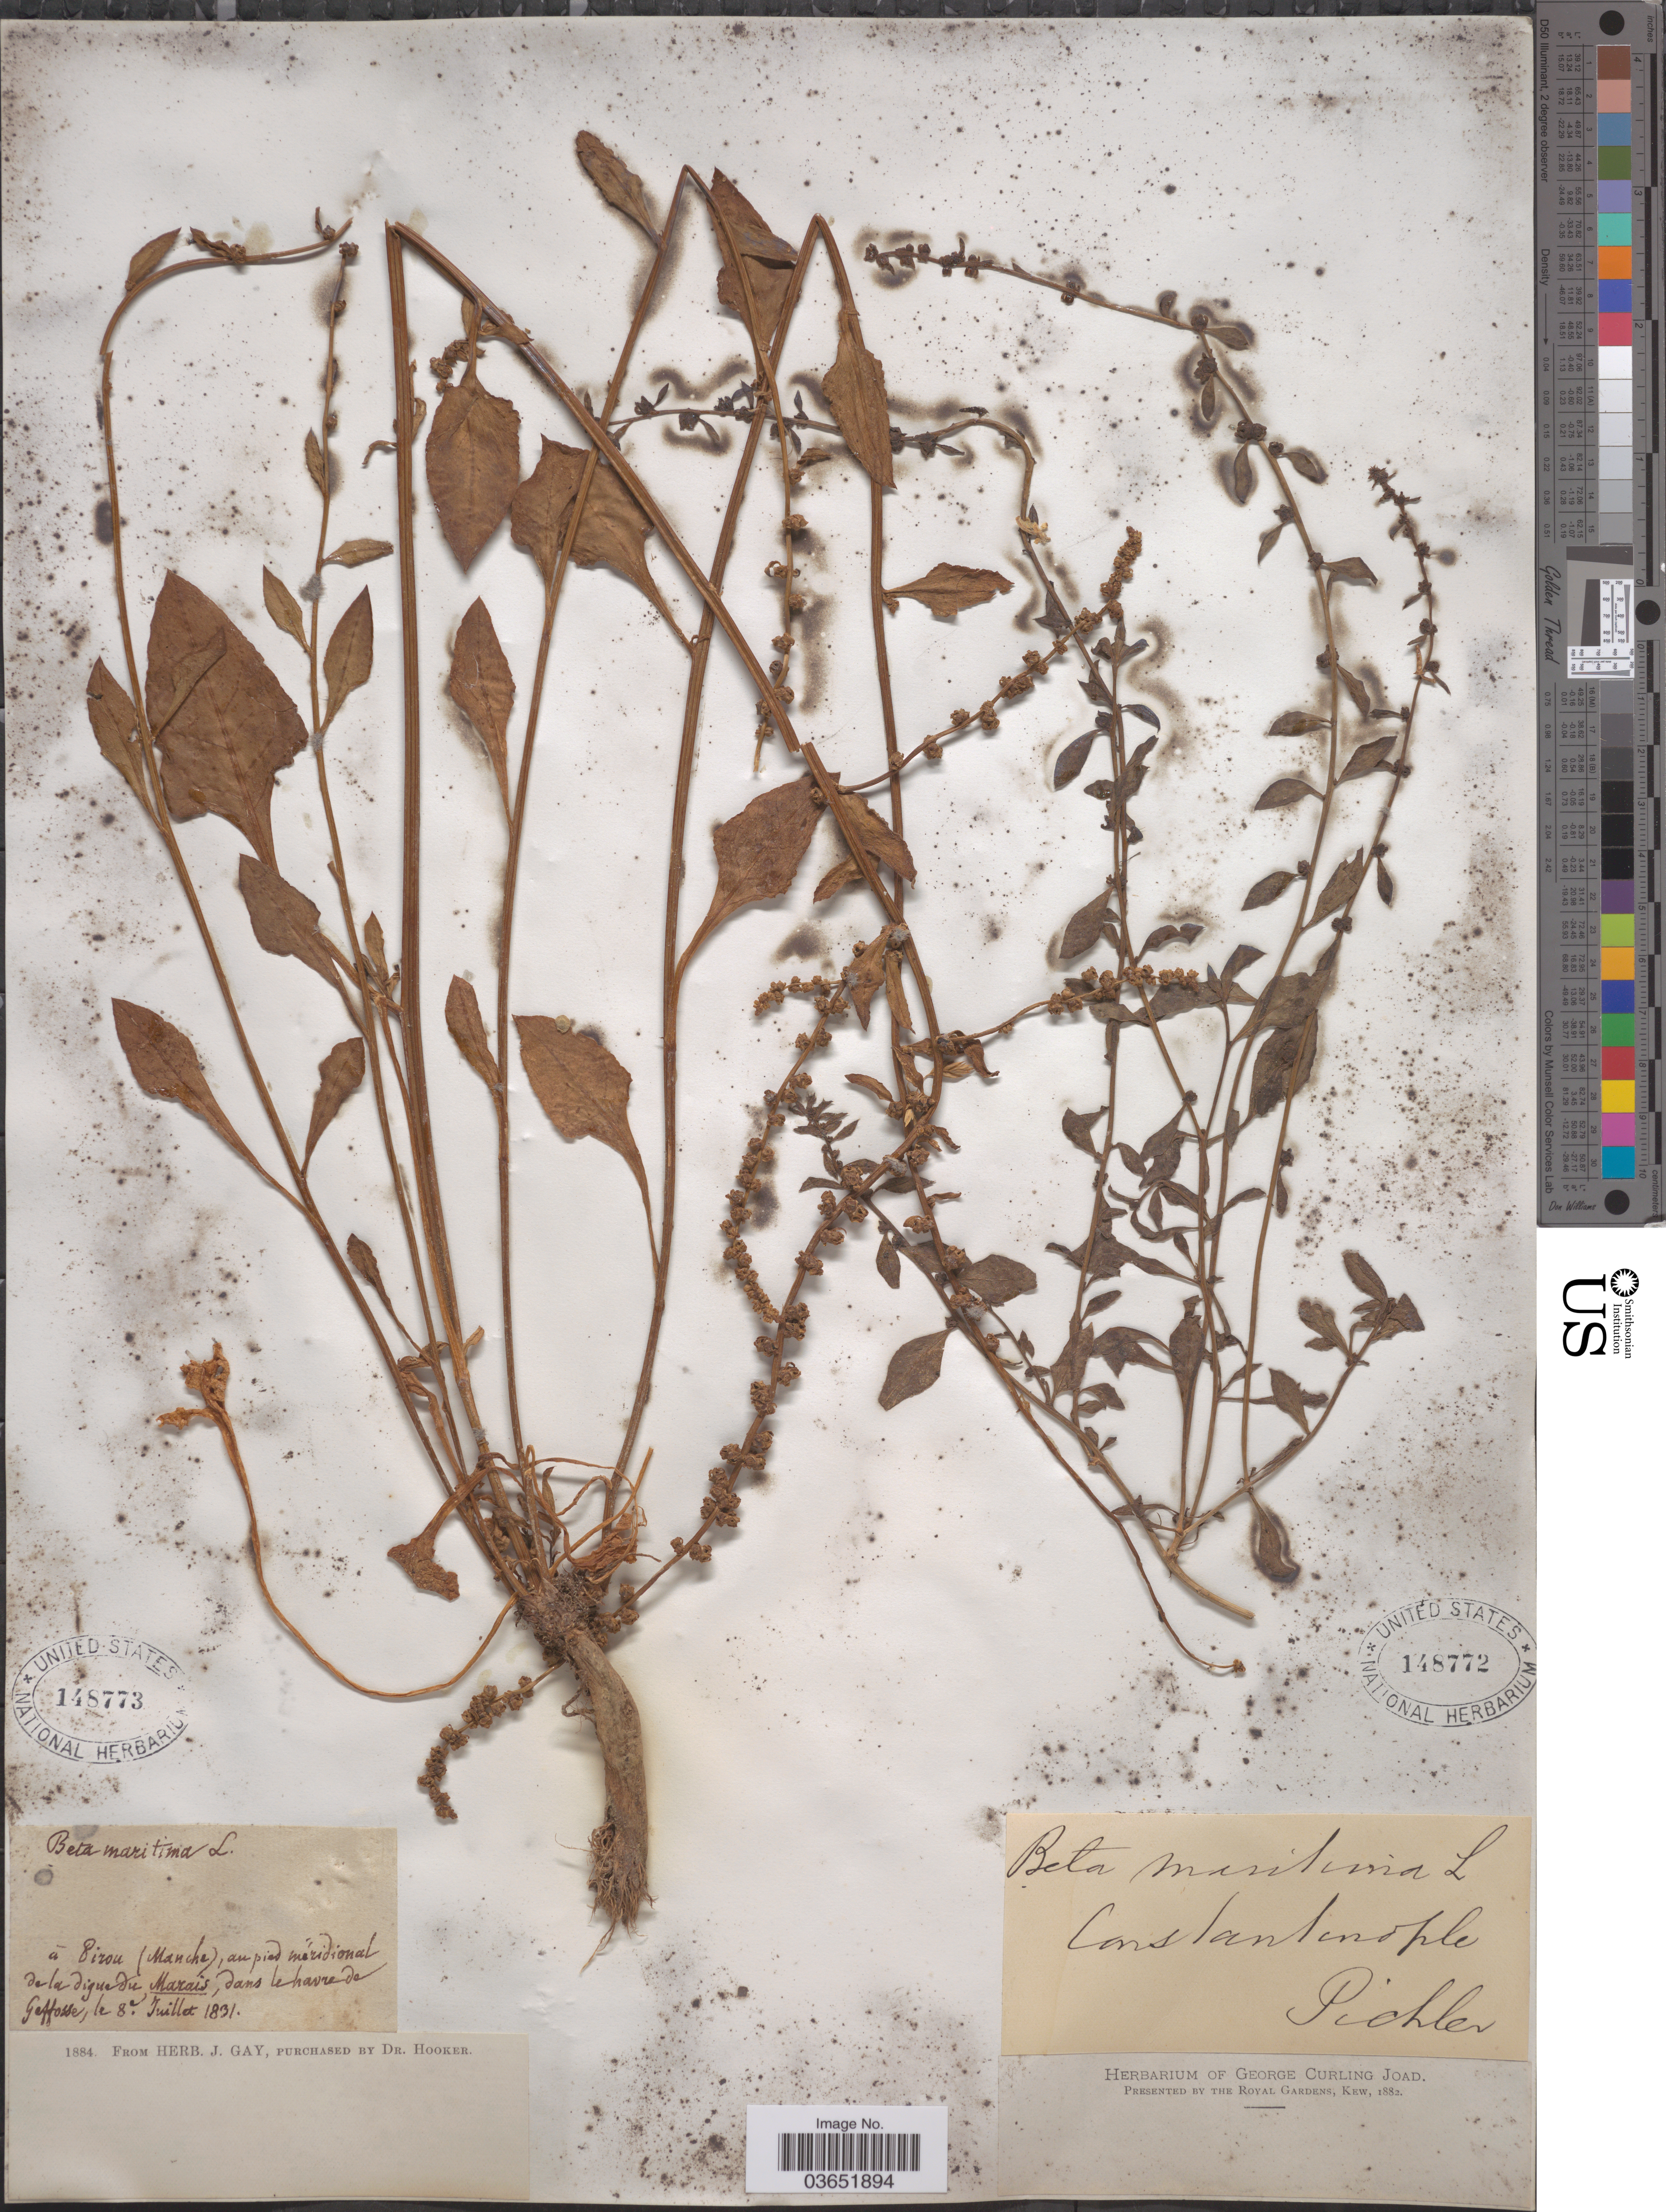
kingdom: Plantae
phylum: Tracheophyta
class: Magnoliopsida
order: Caryophyllales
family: Amaranthaceae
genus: Beta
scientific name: Beta maritima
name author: L.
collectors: ex herb. J. Gay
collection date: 1831-07-08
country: France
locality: Á Pirou (Manche), au pied Méridional de la digue du Marais, dans le havre de Geffose.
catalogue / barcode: US 148773